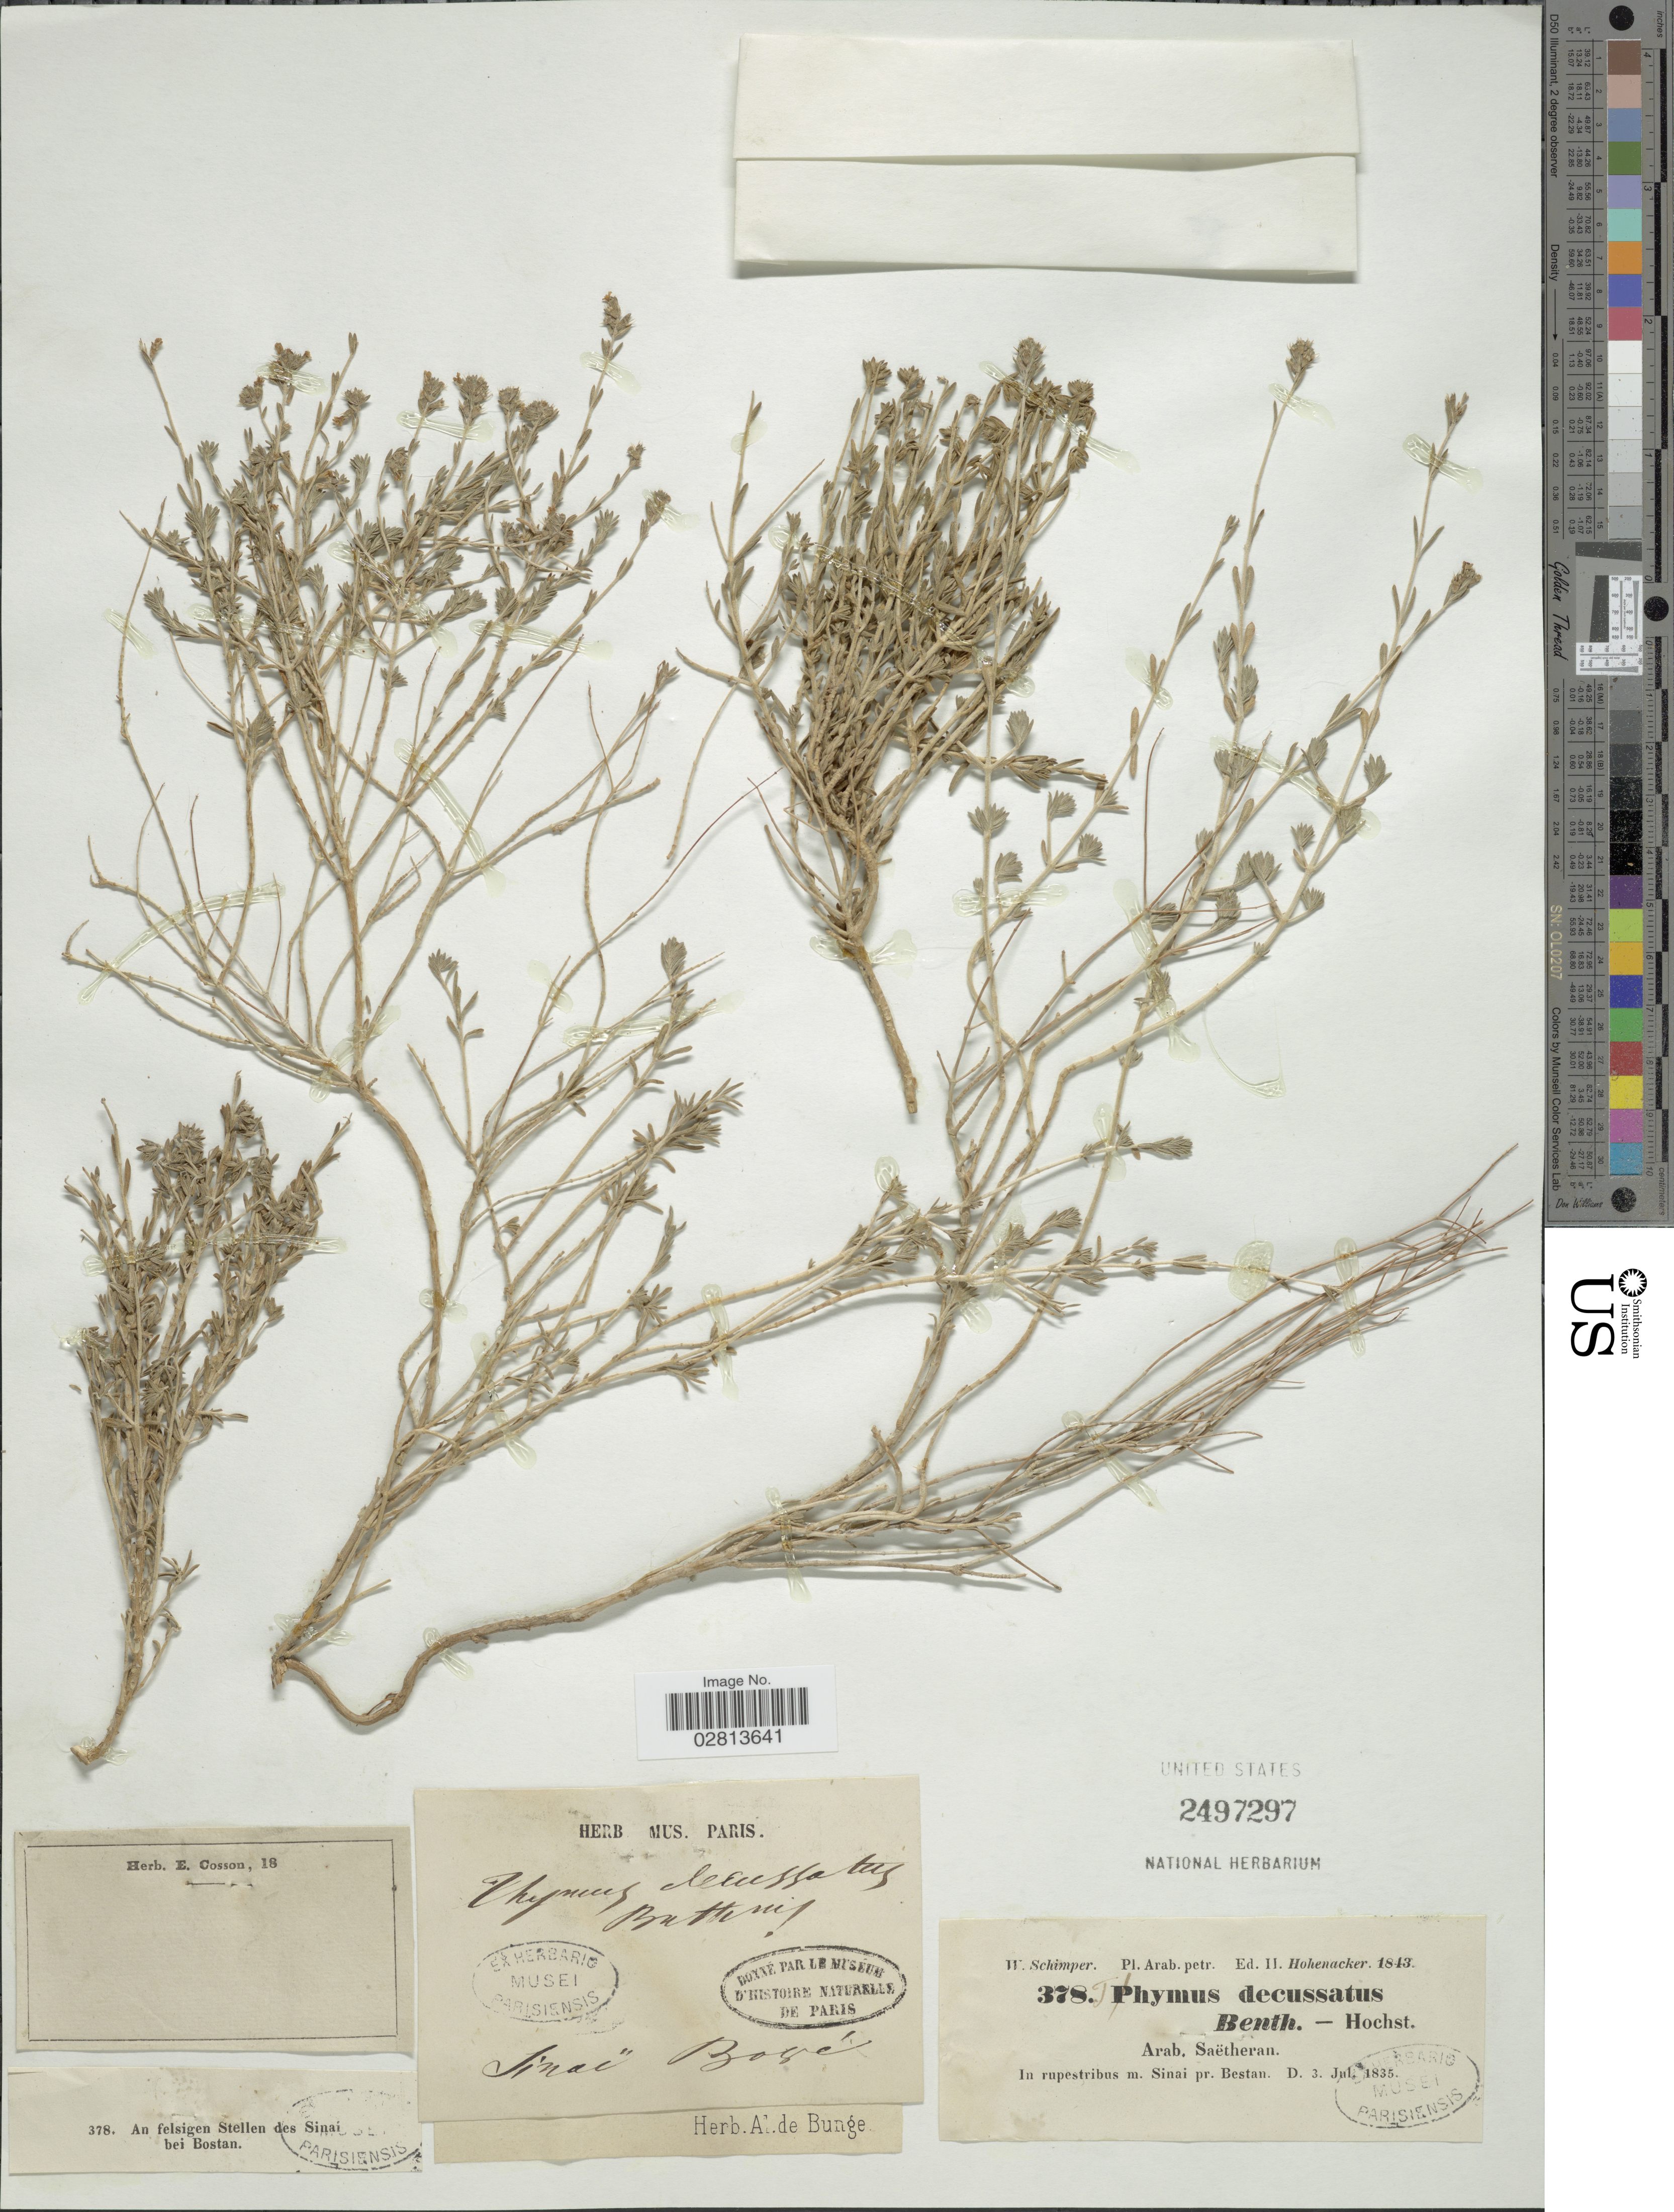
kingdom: Plantae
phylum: Tracheophyta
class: Magnoliopsida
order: Lamiales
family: Lamiaceae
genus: Thymus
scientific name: Thymus decussatus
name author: Benth.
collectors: E. Hohenacker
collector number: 378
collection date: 1835-07-03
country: Egypt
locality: In rupestribus m. Sinai pr. Bestan.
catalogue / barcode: US 2497297